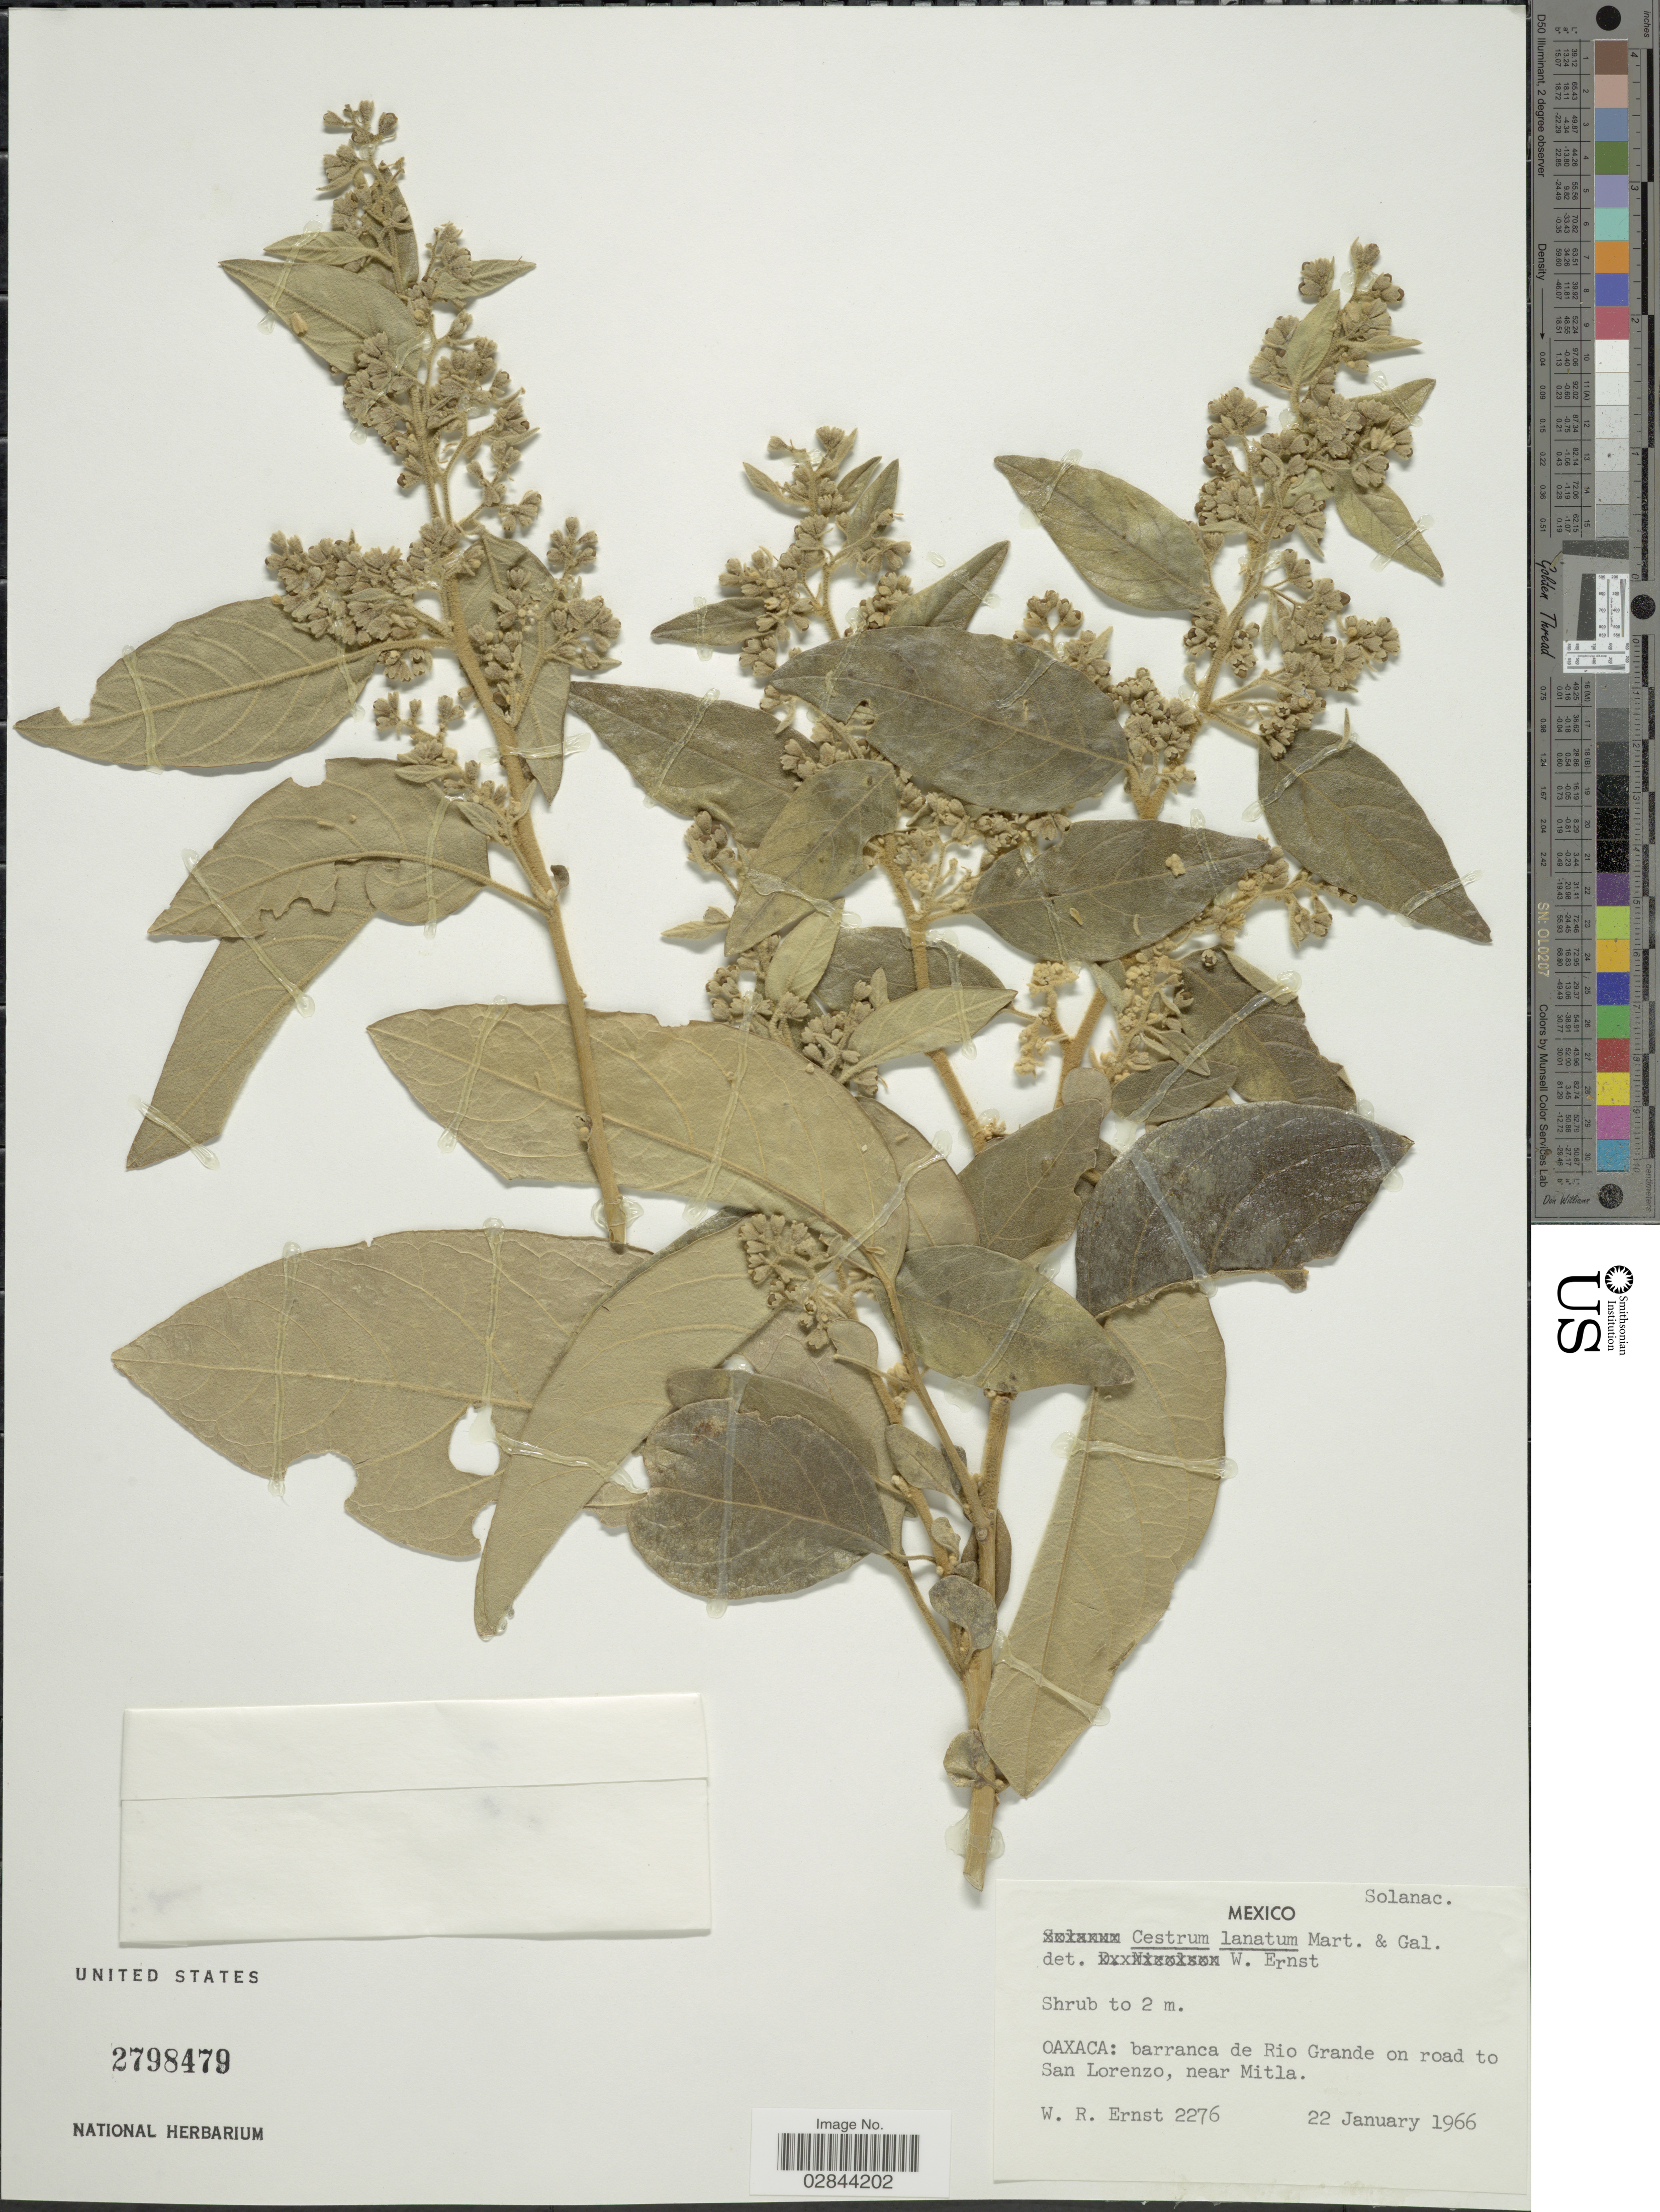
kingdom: Plantae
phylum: Tracheophyta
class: Magnoliopsida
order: Solanales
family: Solanaceae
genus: Cestrum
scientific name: Cestrum tomentosum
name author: L. f.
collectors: W. R. Ernst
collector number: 2276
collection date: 1966-01-22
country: Mexico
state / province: Oaxaca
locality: Barranca de Rio Grande on road to San Lorenzo, Near Mitla.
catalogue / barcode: US 2798479